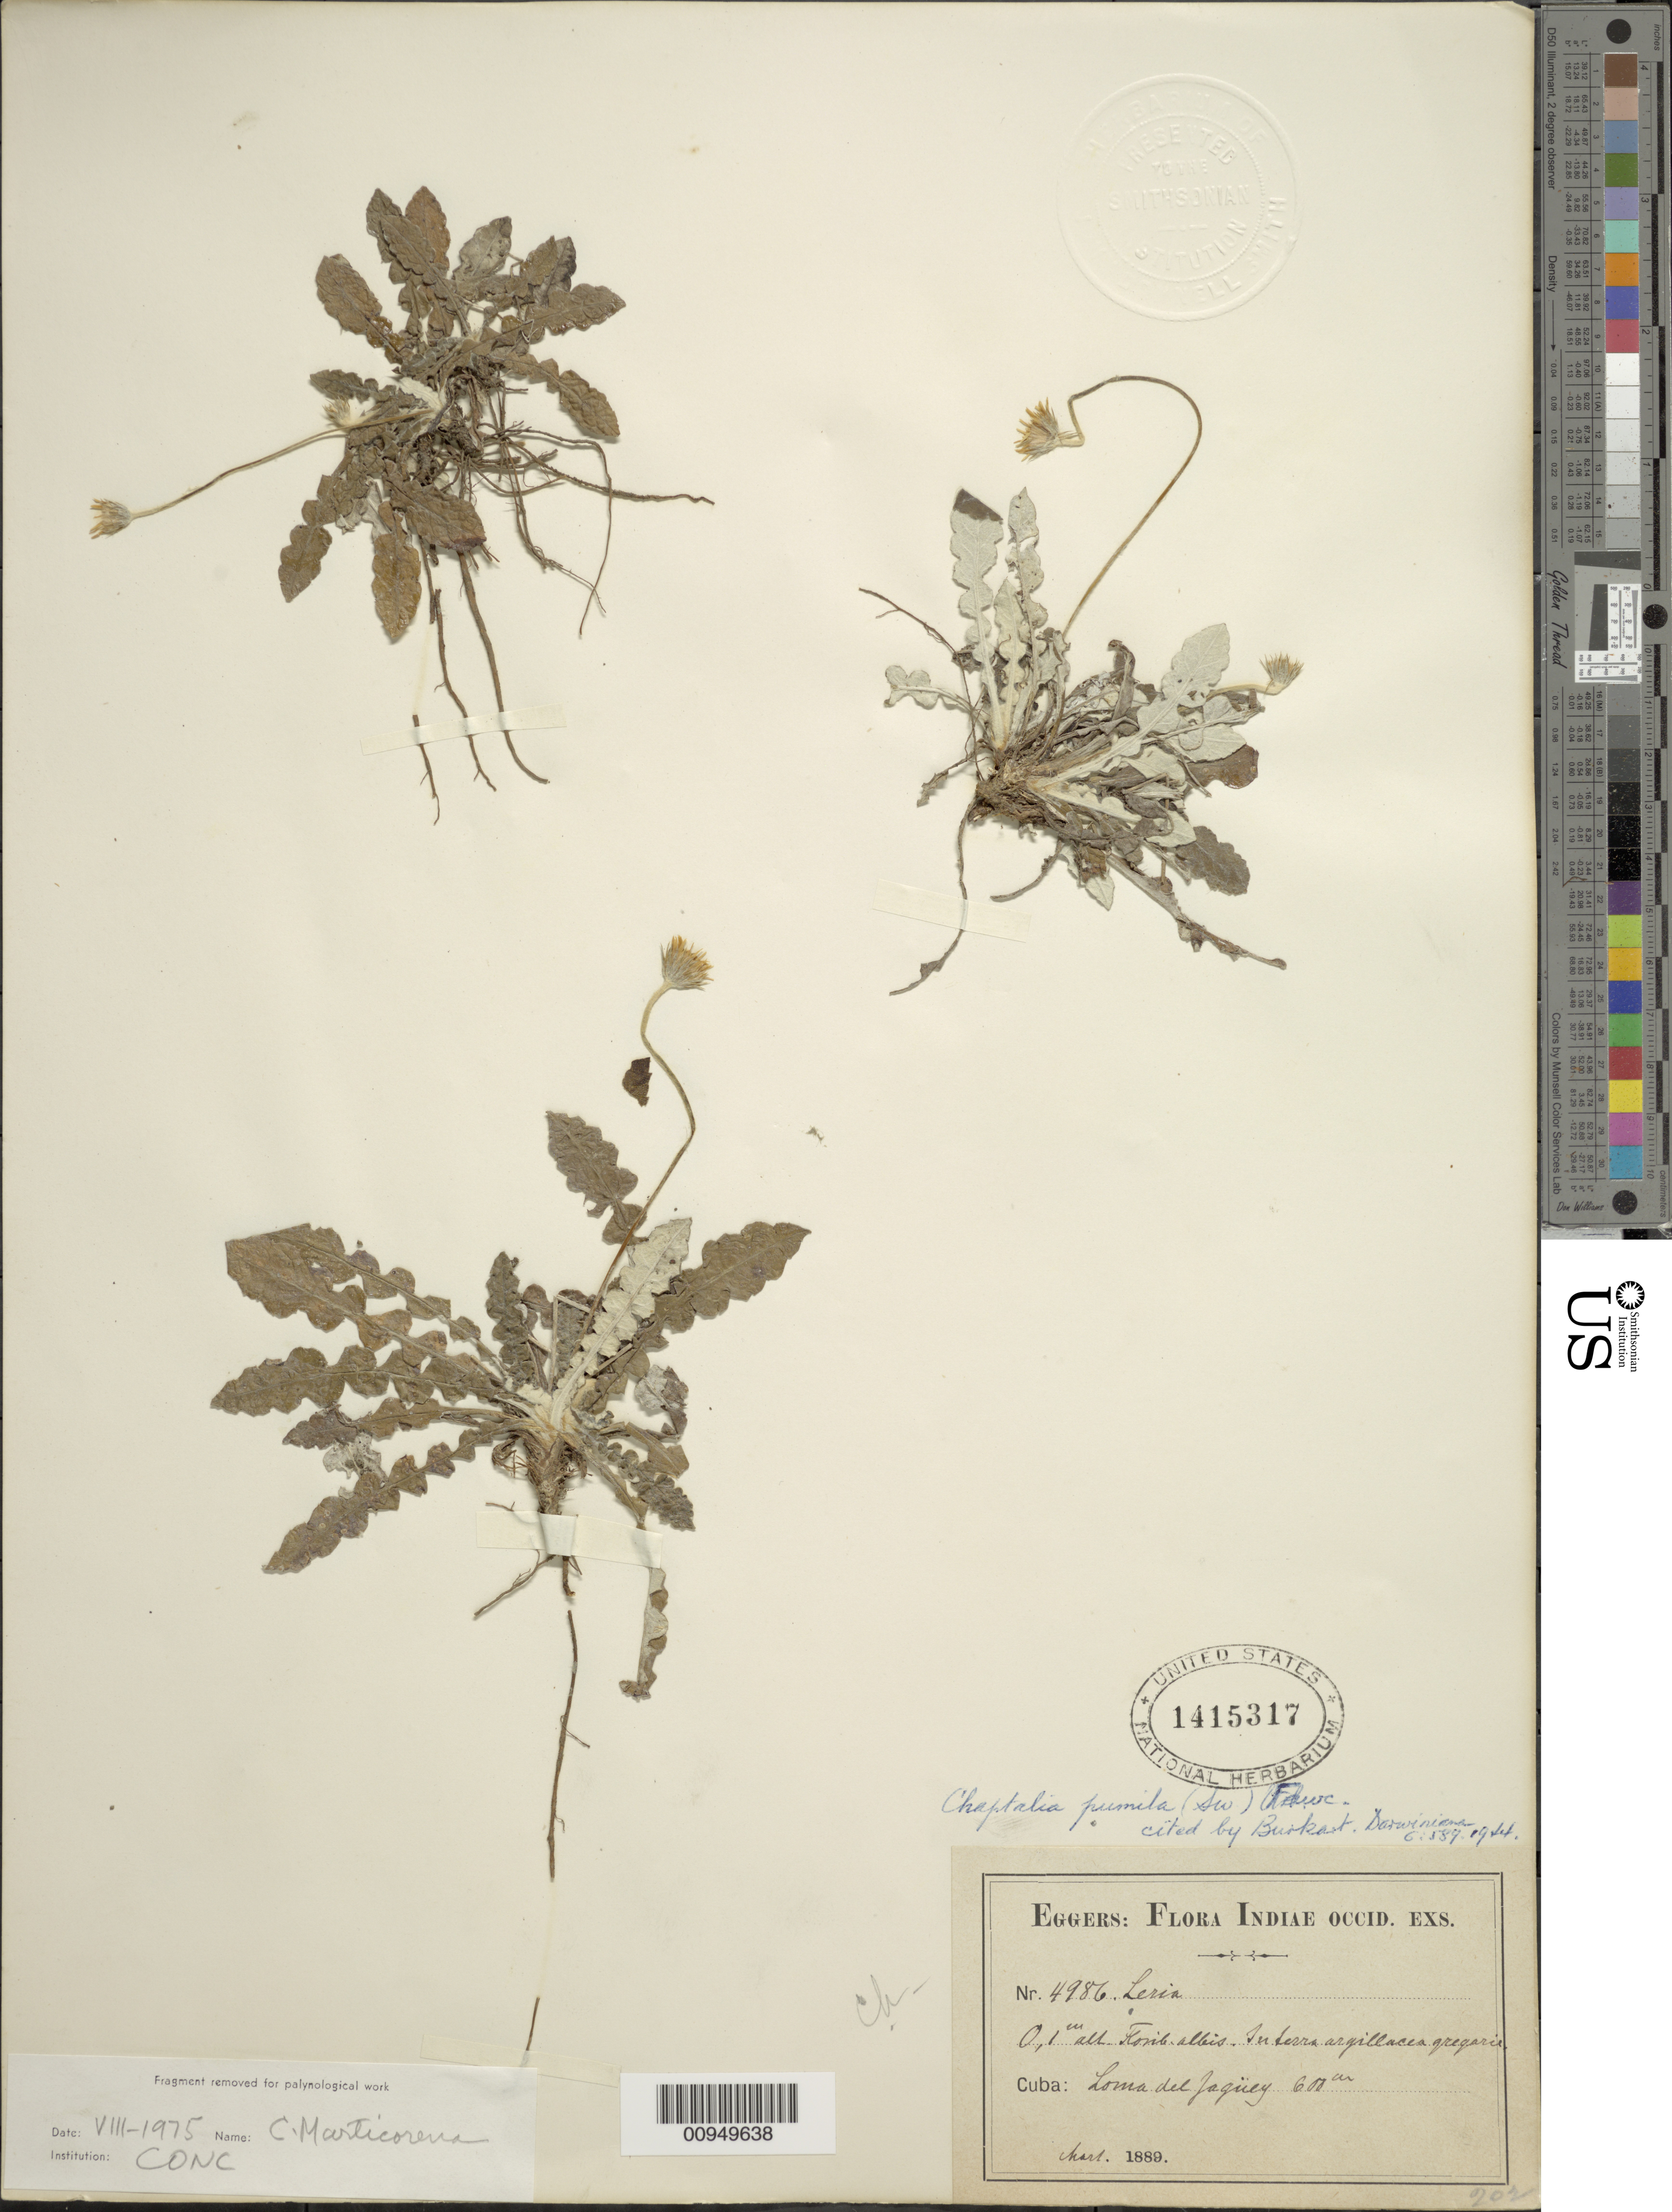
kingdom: Plantae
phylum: Tracheophyta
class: Magnoliopsida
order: Asterales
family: Asteraceae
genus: Chaptalia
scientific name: Chaptalia pumila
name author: (Sw.) Urb.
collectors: H. F. A. von Eggers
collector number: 4986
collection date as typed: Mar 1889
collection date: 1889-03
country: Cuba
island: Cuba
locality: Loma del Jagüey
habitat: In terre argillacea gregarice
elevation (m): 600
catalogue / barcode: US 1415317